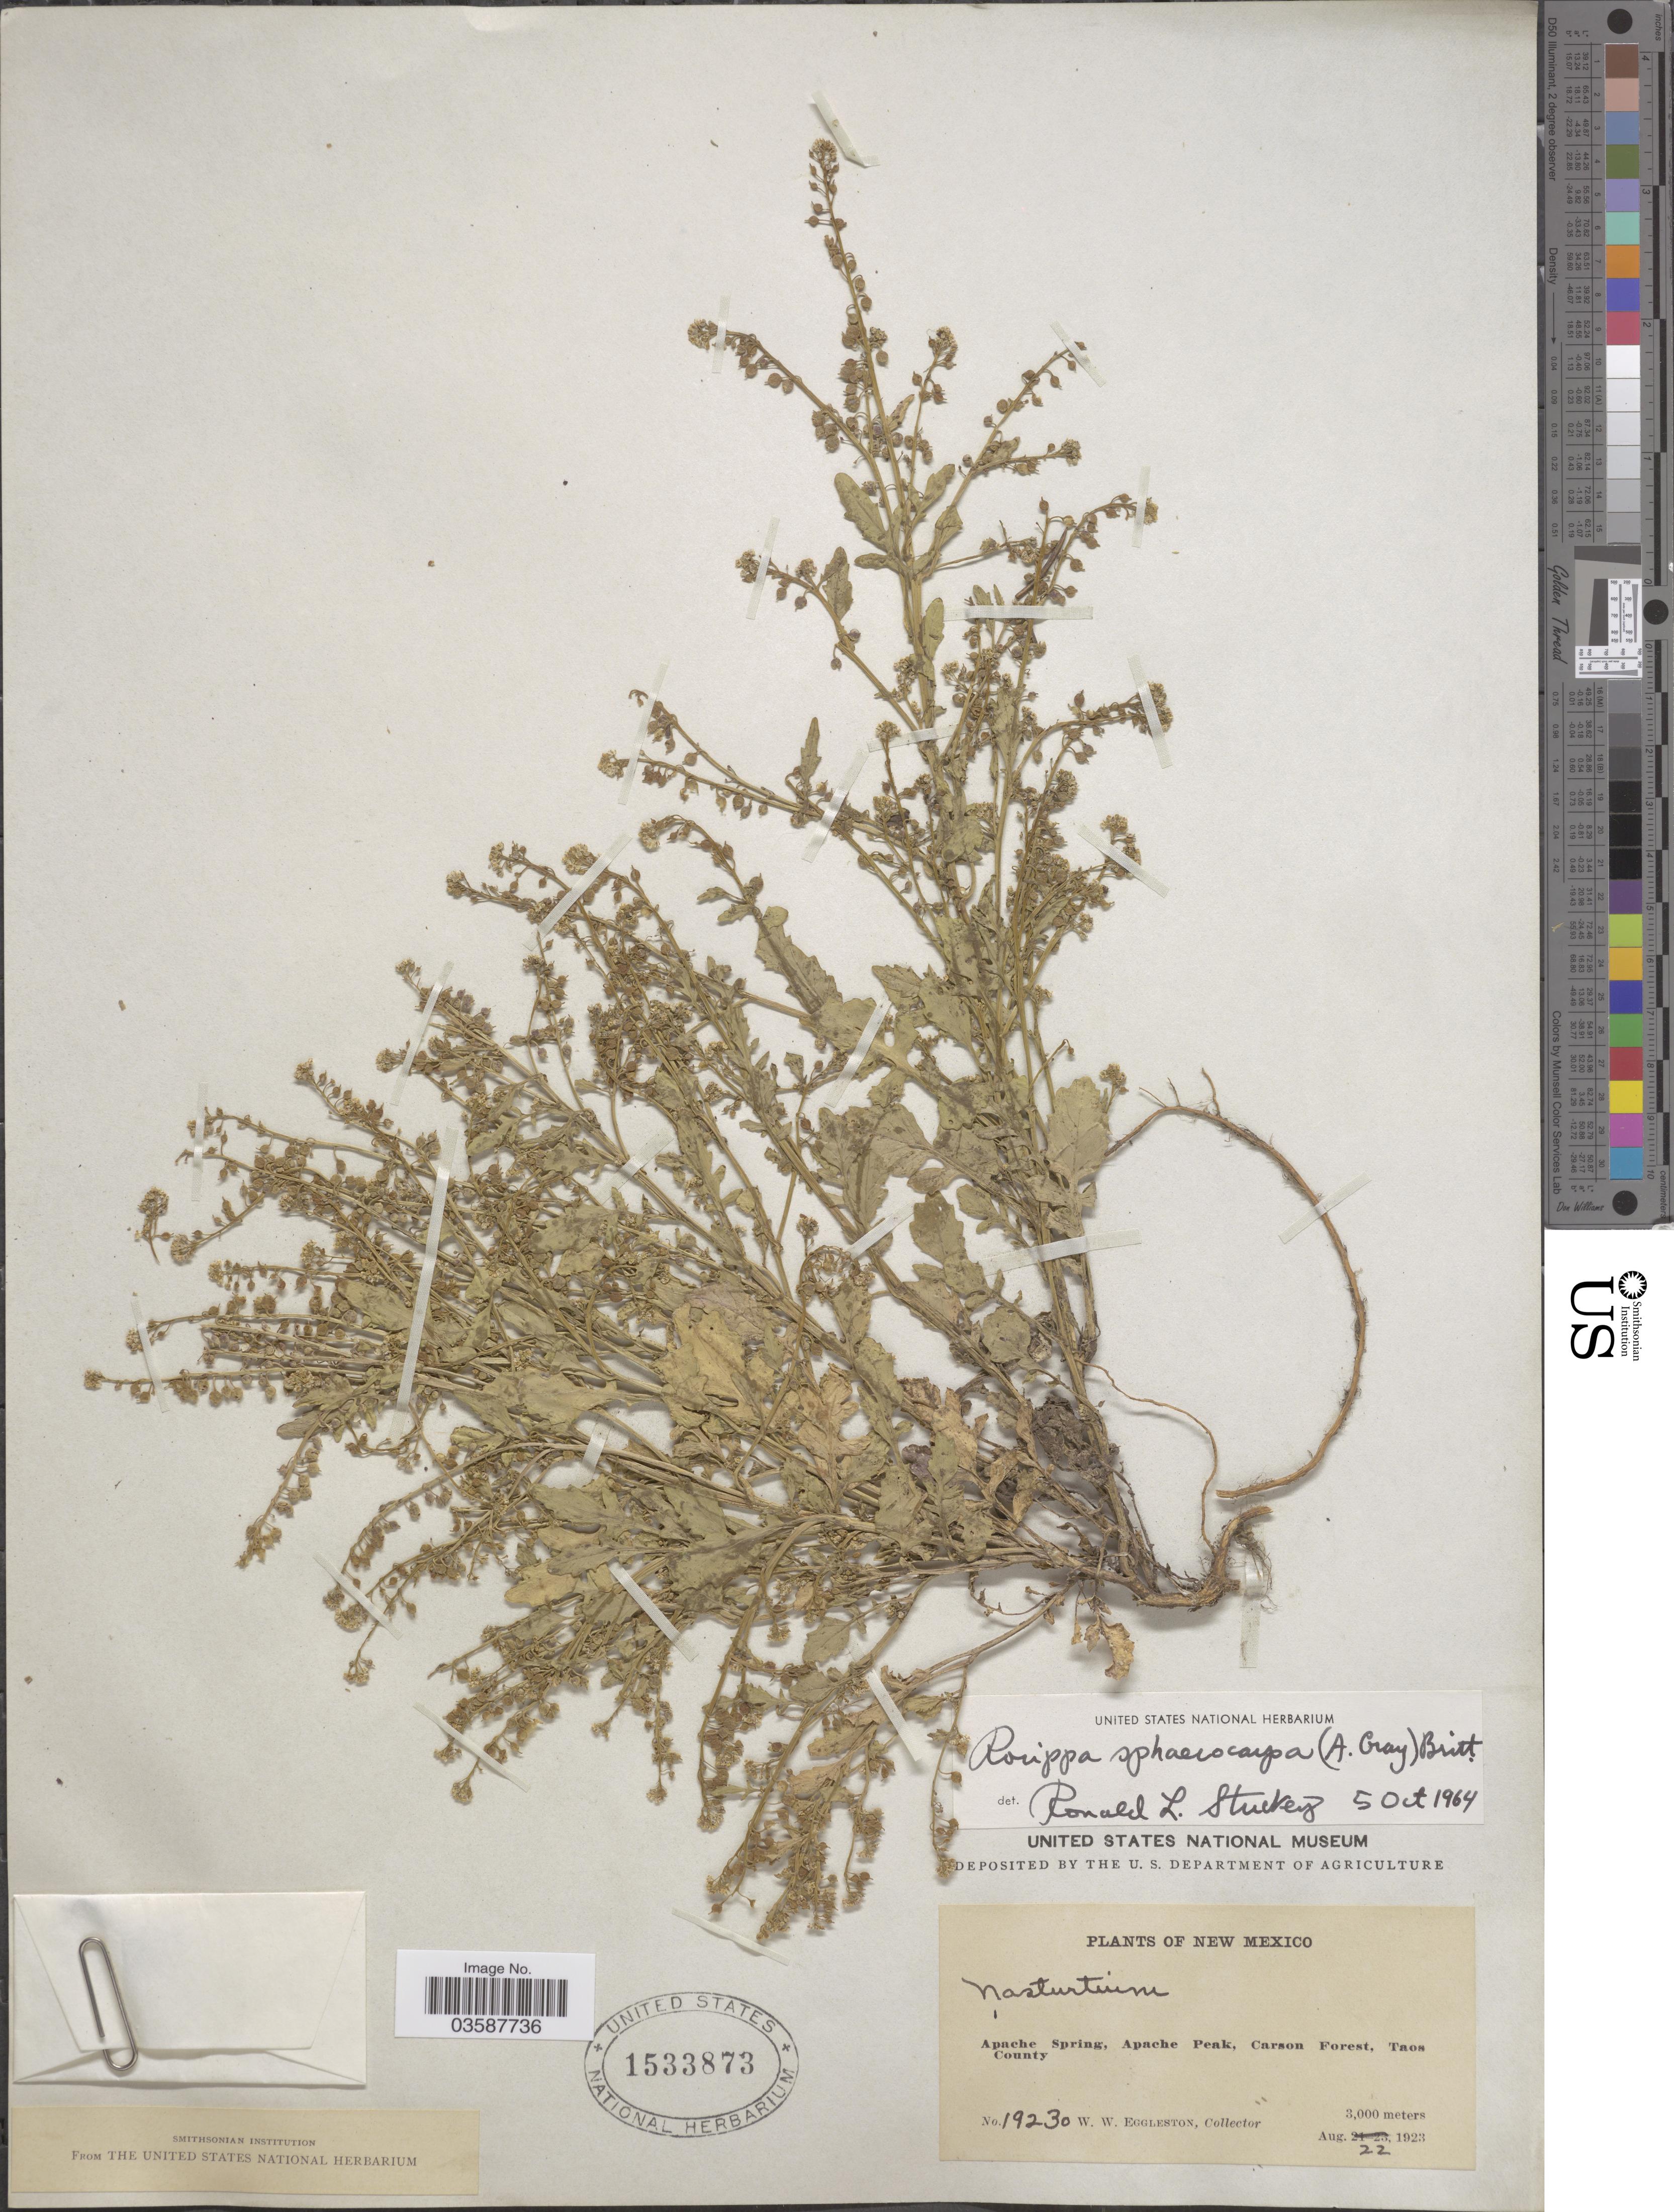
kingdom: Plantae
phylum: Tracheophyta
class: Magnoliopsida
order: Brassicales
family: Brassicaceae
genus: Rorippa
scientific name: Rorippa sphaerocarpa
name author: Britton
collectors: W. W. Eggleston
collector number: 19230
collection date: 1923-08-22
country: United States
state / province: New Mexico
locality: Apache Spring, Apache Peak, Carson Forest, Taos County.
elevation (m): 3000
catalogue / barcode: US 1533873